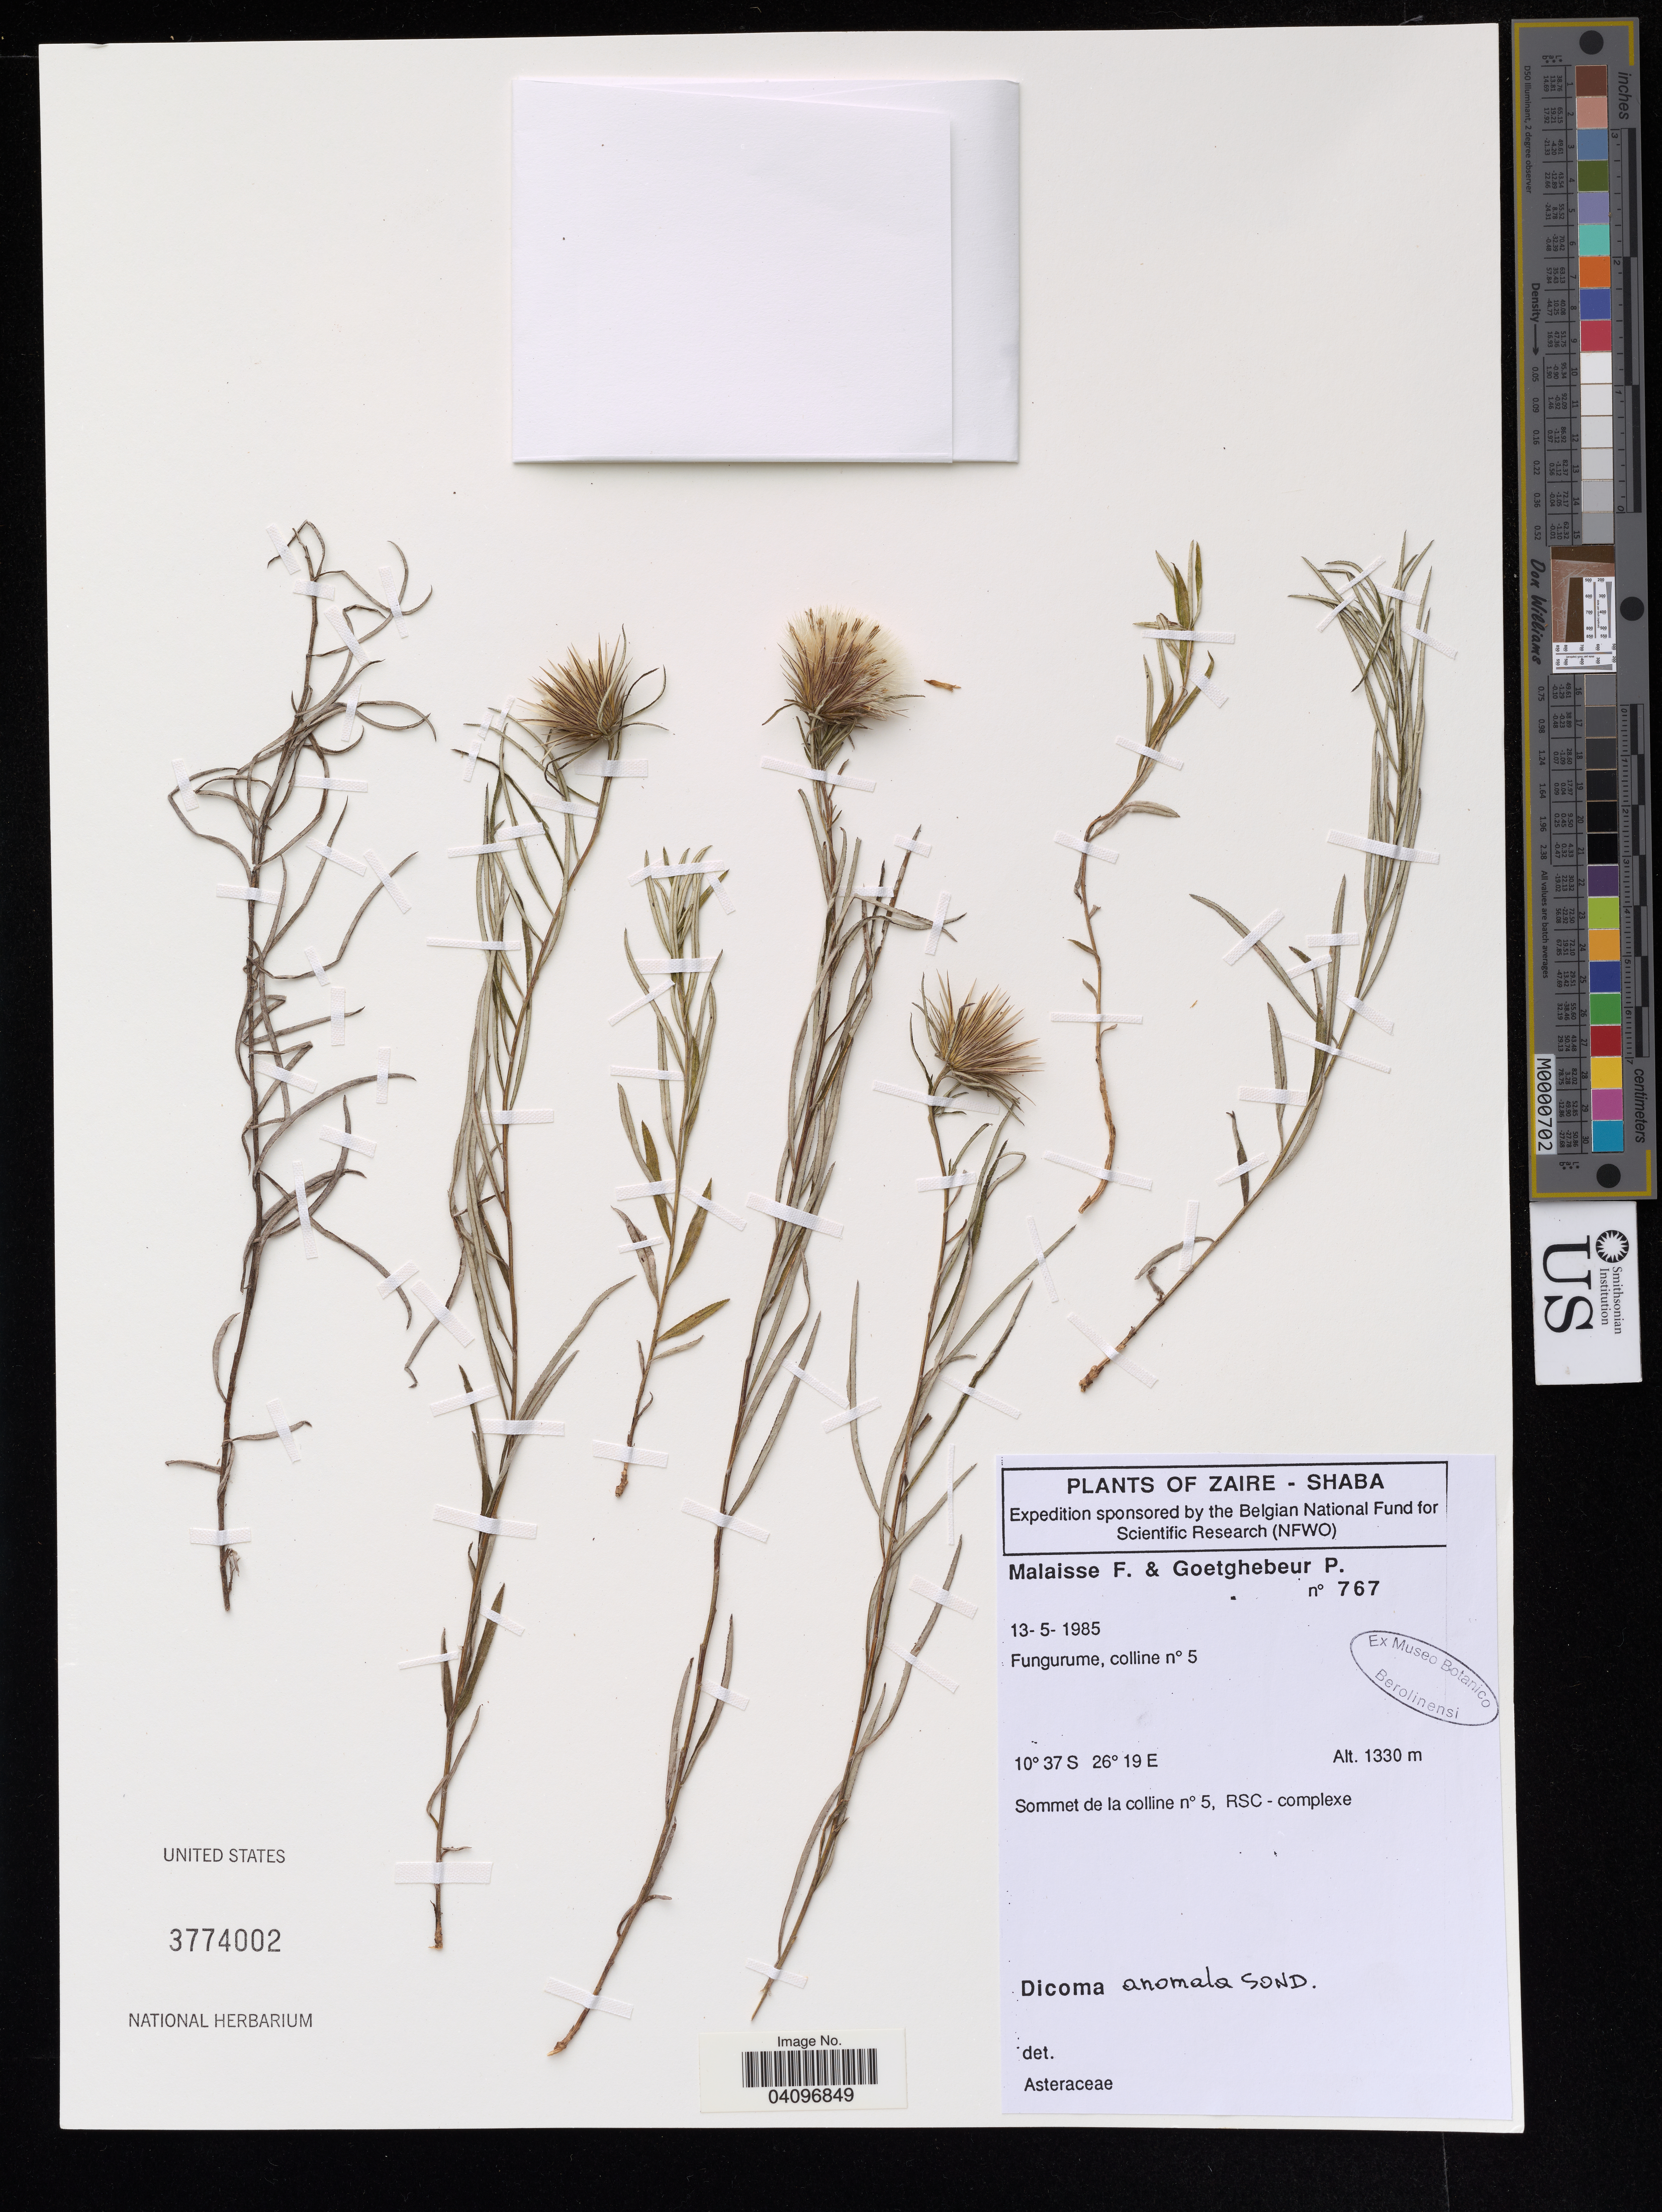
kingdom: Plantae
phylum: Tracheophyta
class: Magnoliopsida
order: Asterales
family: Asteraceae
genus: Dicoma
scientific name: Dicoma anomala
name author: Sond.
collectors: F. Malaisse & P. Goetghebeur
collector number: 767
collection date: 1985-05-13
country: Angola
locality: Shaba, Sommet de la colline. Zaire.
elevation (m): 1330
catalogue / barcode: US 3774002